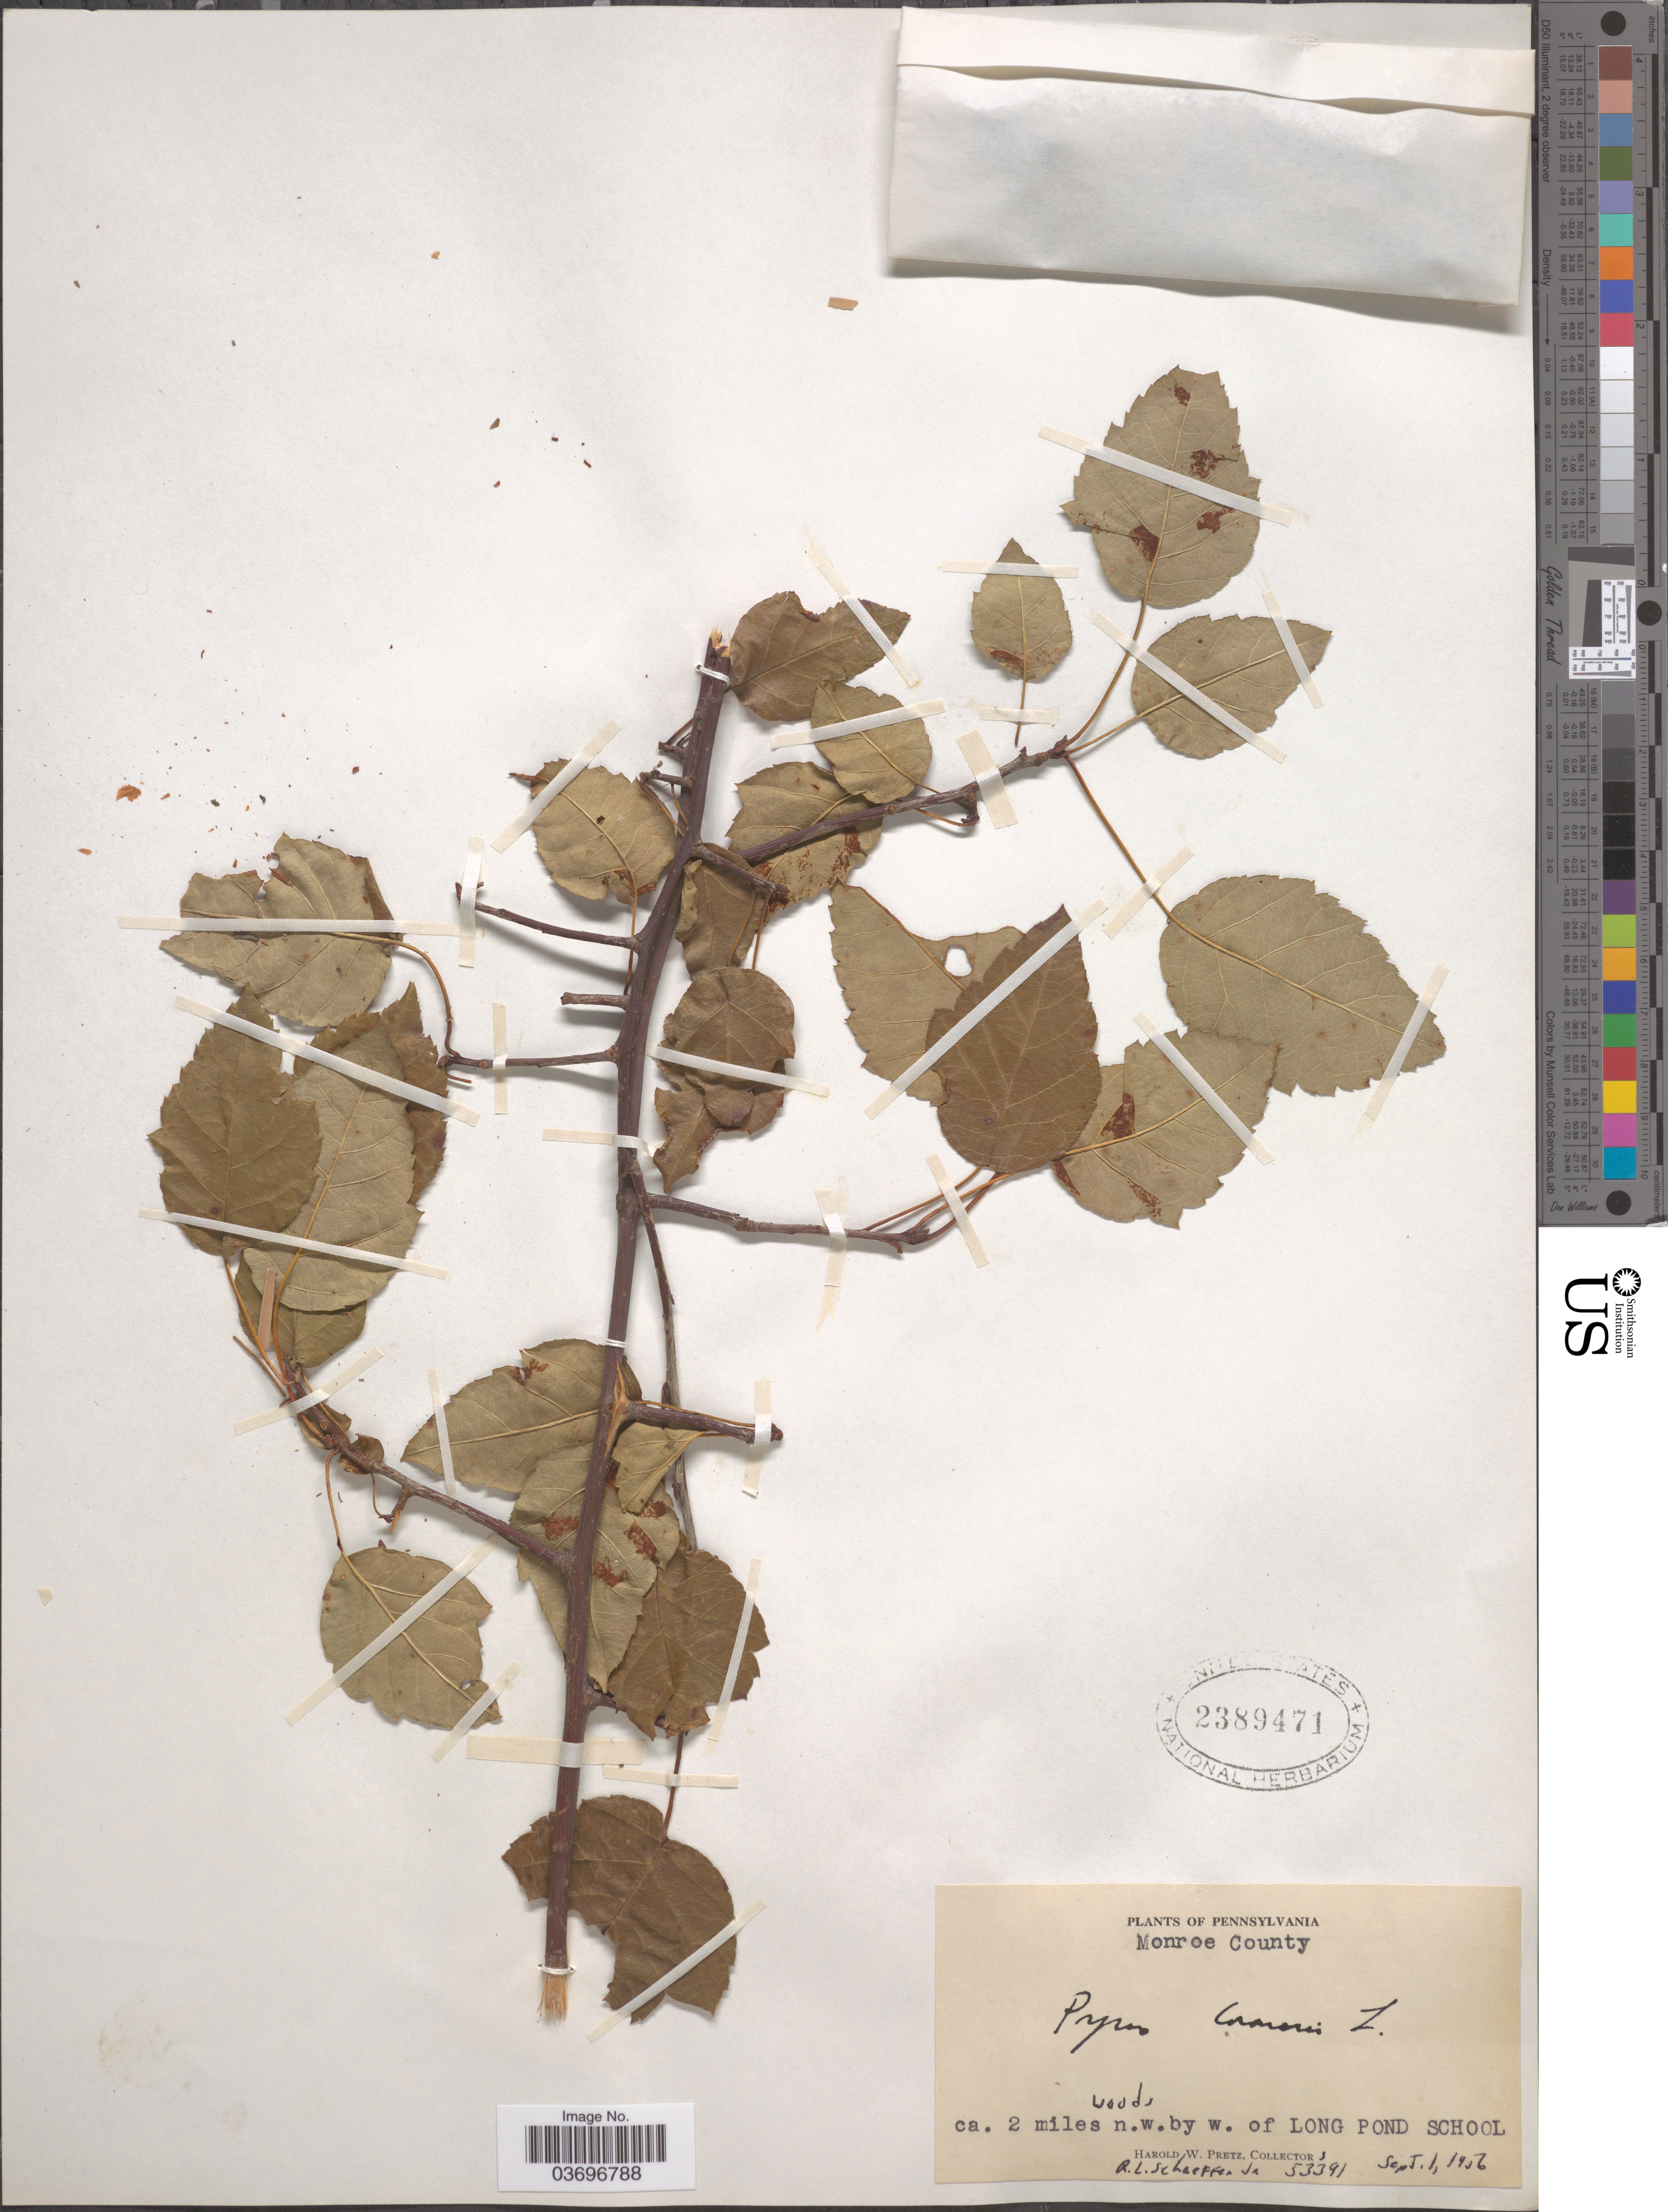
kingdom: Plantae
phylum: Tracheophyta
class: Magnoliopsida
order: Rosales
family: Rosaceae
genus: Malus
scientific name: Malus coronaria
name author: (L.) Mill.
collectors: H. W. Pretz & R. L. Schaeffer Jr.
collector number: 53391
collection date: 1956-09-01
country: United States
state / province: Pennsylvania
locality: Monroe County. ca. 2 miles n.w. by w. of Long Pond School.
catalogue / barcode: US 2389471